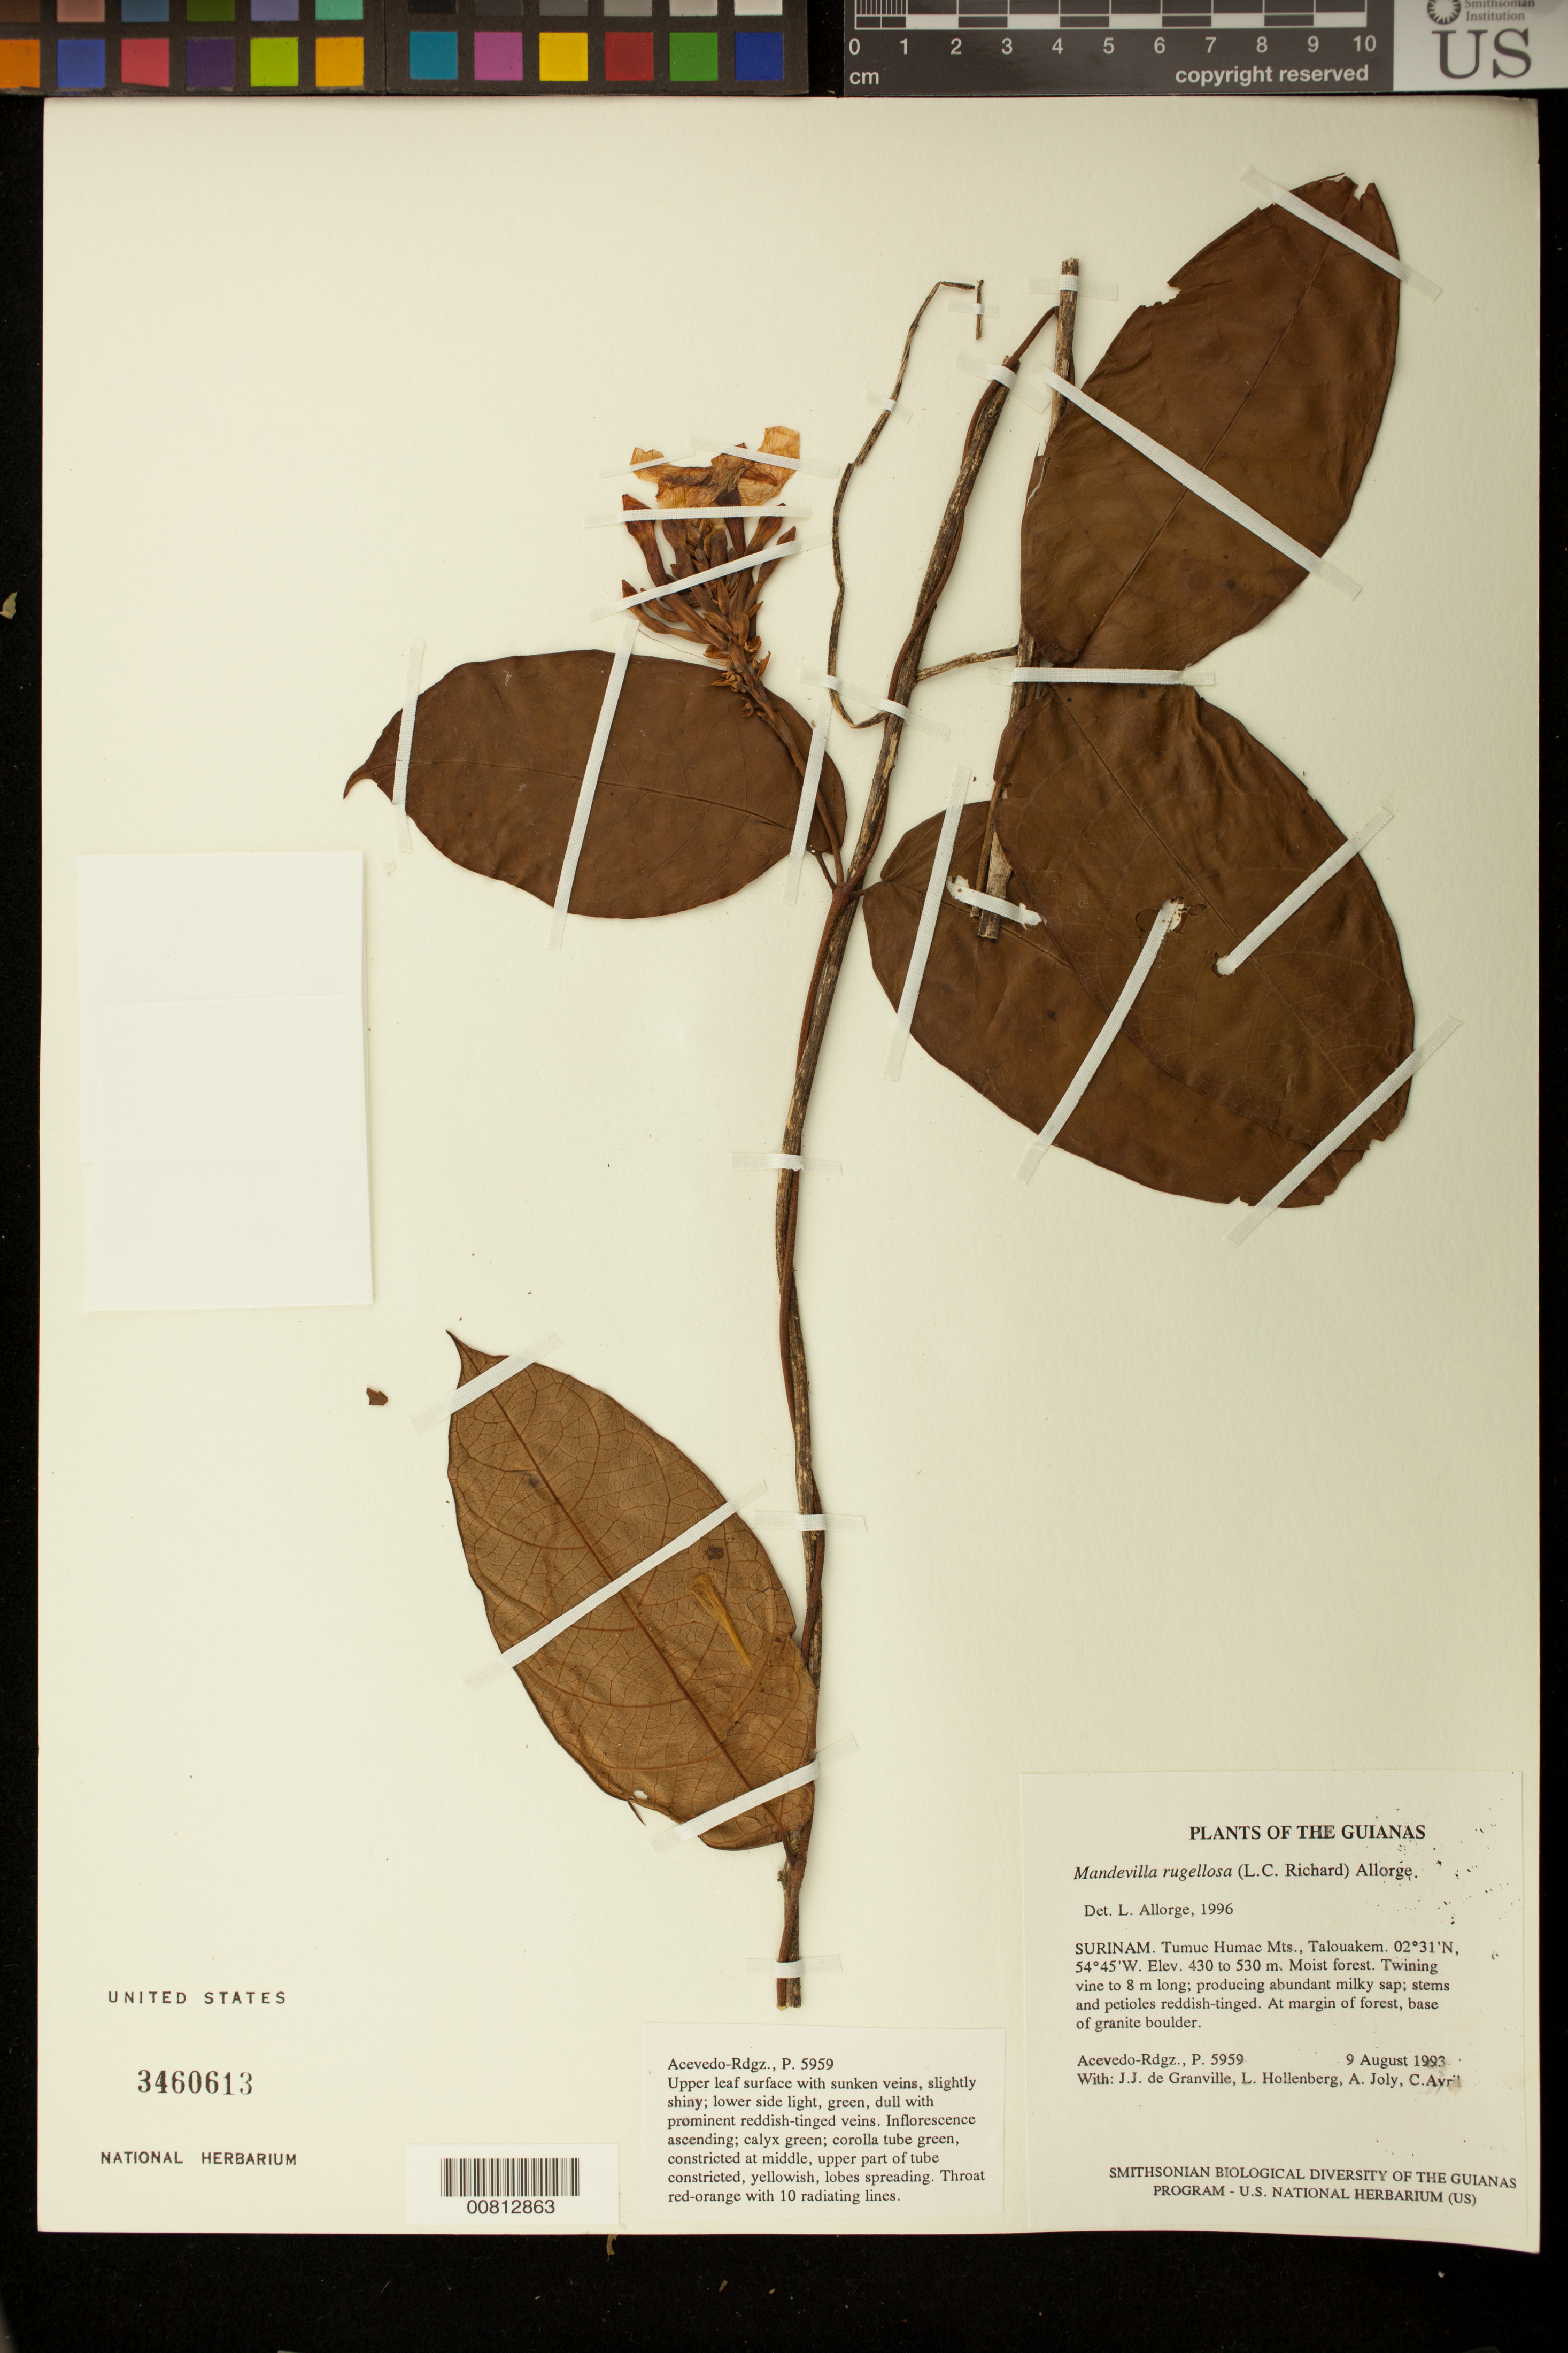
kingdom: Plantae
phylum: Tracheophyta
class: Magnoliopsida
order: Gentianales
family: Apocynaceae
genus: Mandevilla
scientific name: Mandevilla rugellosa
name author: (Rich.) L. Allorge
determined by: Allorge, L.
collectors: P. Acevedo-Rodr., J.-J. de Granville, A. Joly & L. Hollenberg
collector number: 5959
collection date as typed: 09 Aug 1993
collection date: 1993-08-09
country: Suriname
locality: Tumuc Humac Mts., Talouakem.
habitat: At margin of forest at base of granite boulder.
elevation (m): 430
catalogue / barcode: US 3460613